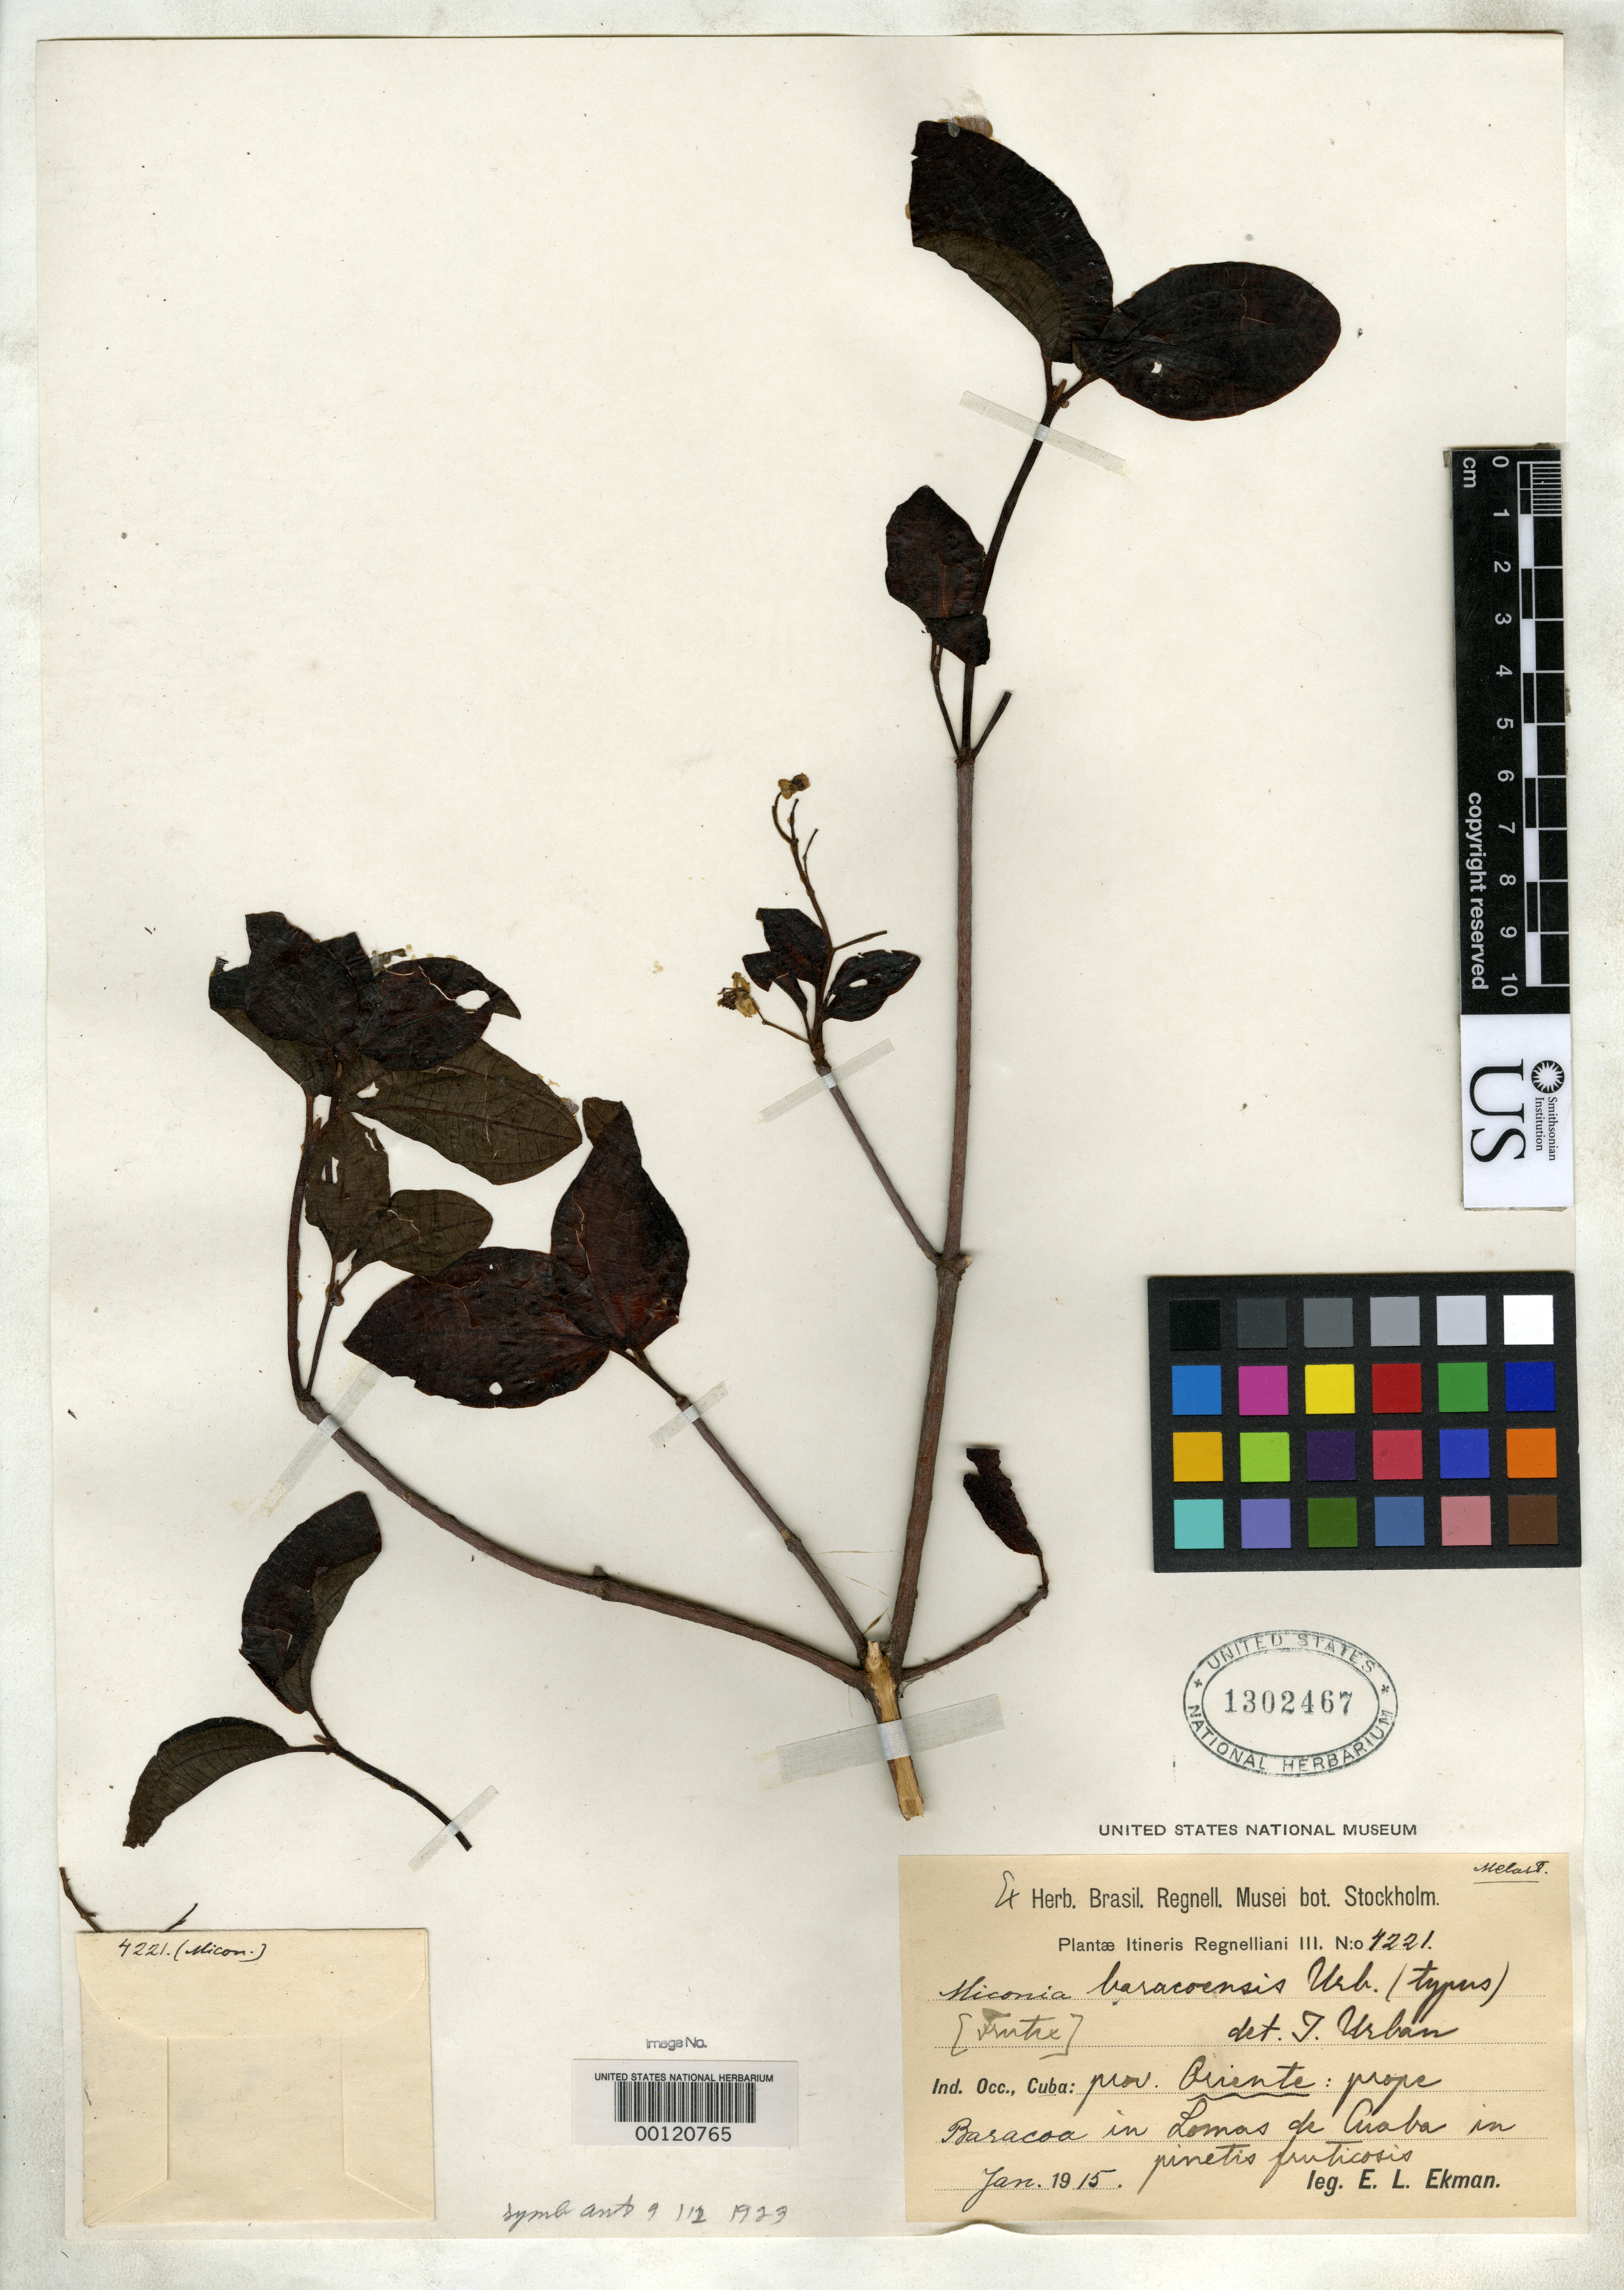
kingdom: Plantae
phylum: Tracheophyta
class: Magnoliopsida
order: Myrtales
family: Melastomataceae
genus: Miconia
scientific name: Miconia baracoensis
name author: Urb.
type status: Isotype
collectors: E. L. Ekman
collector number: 4221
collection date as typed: Jan 1915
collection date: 1915-01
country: Cuba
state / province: Oriente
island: Greater Antilles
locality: Near Baracoa.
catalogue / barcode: US 1302467